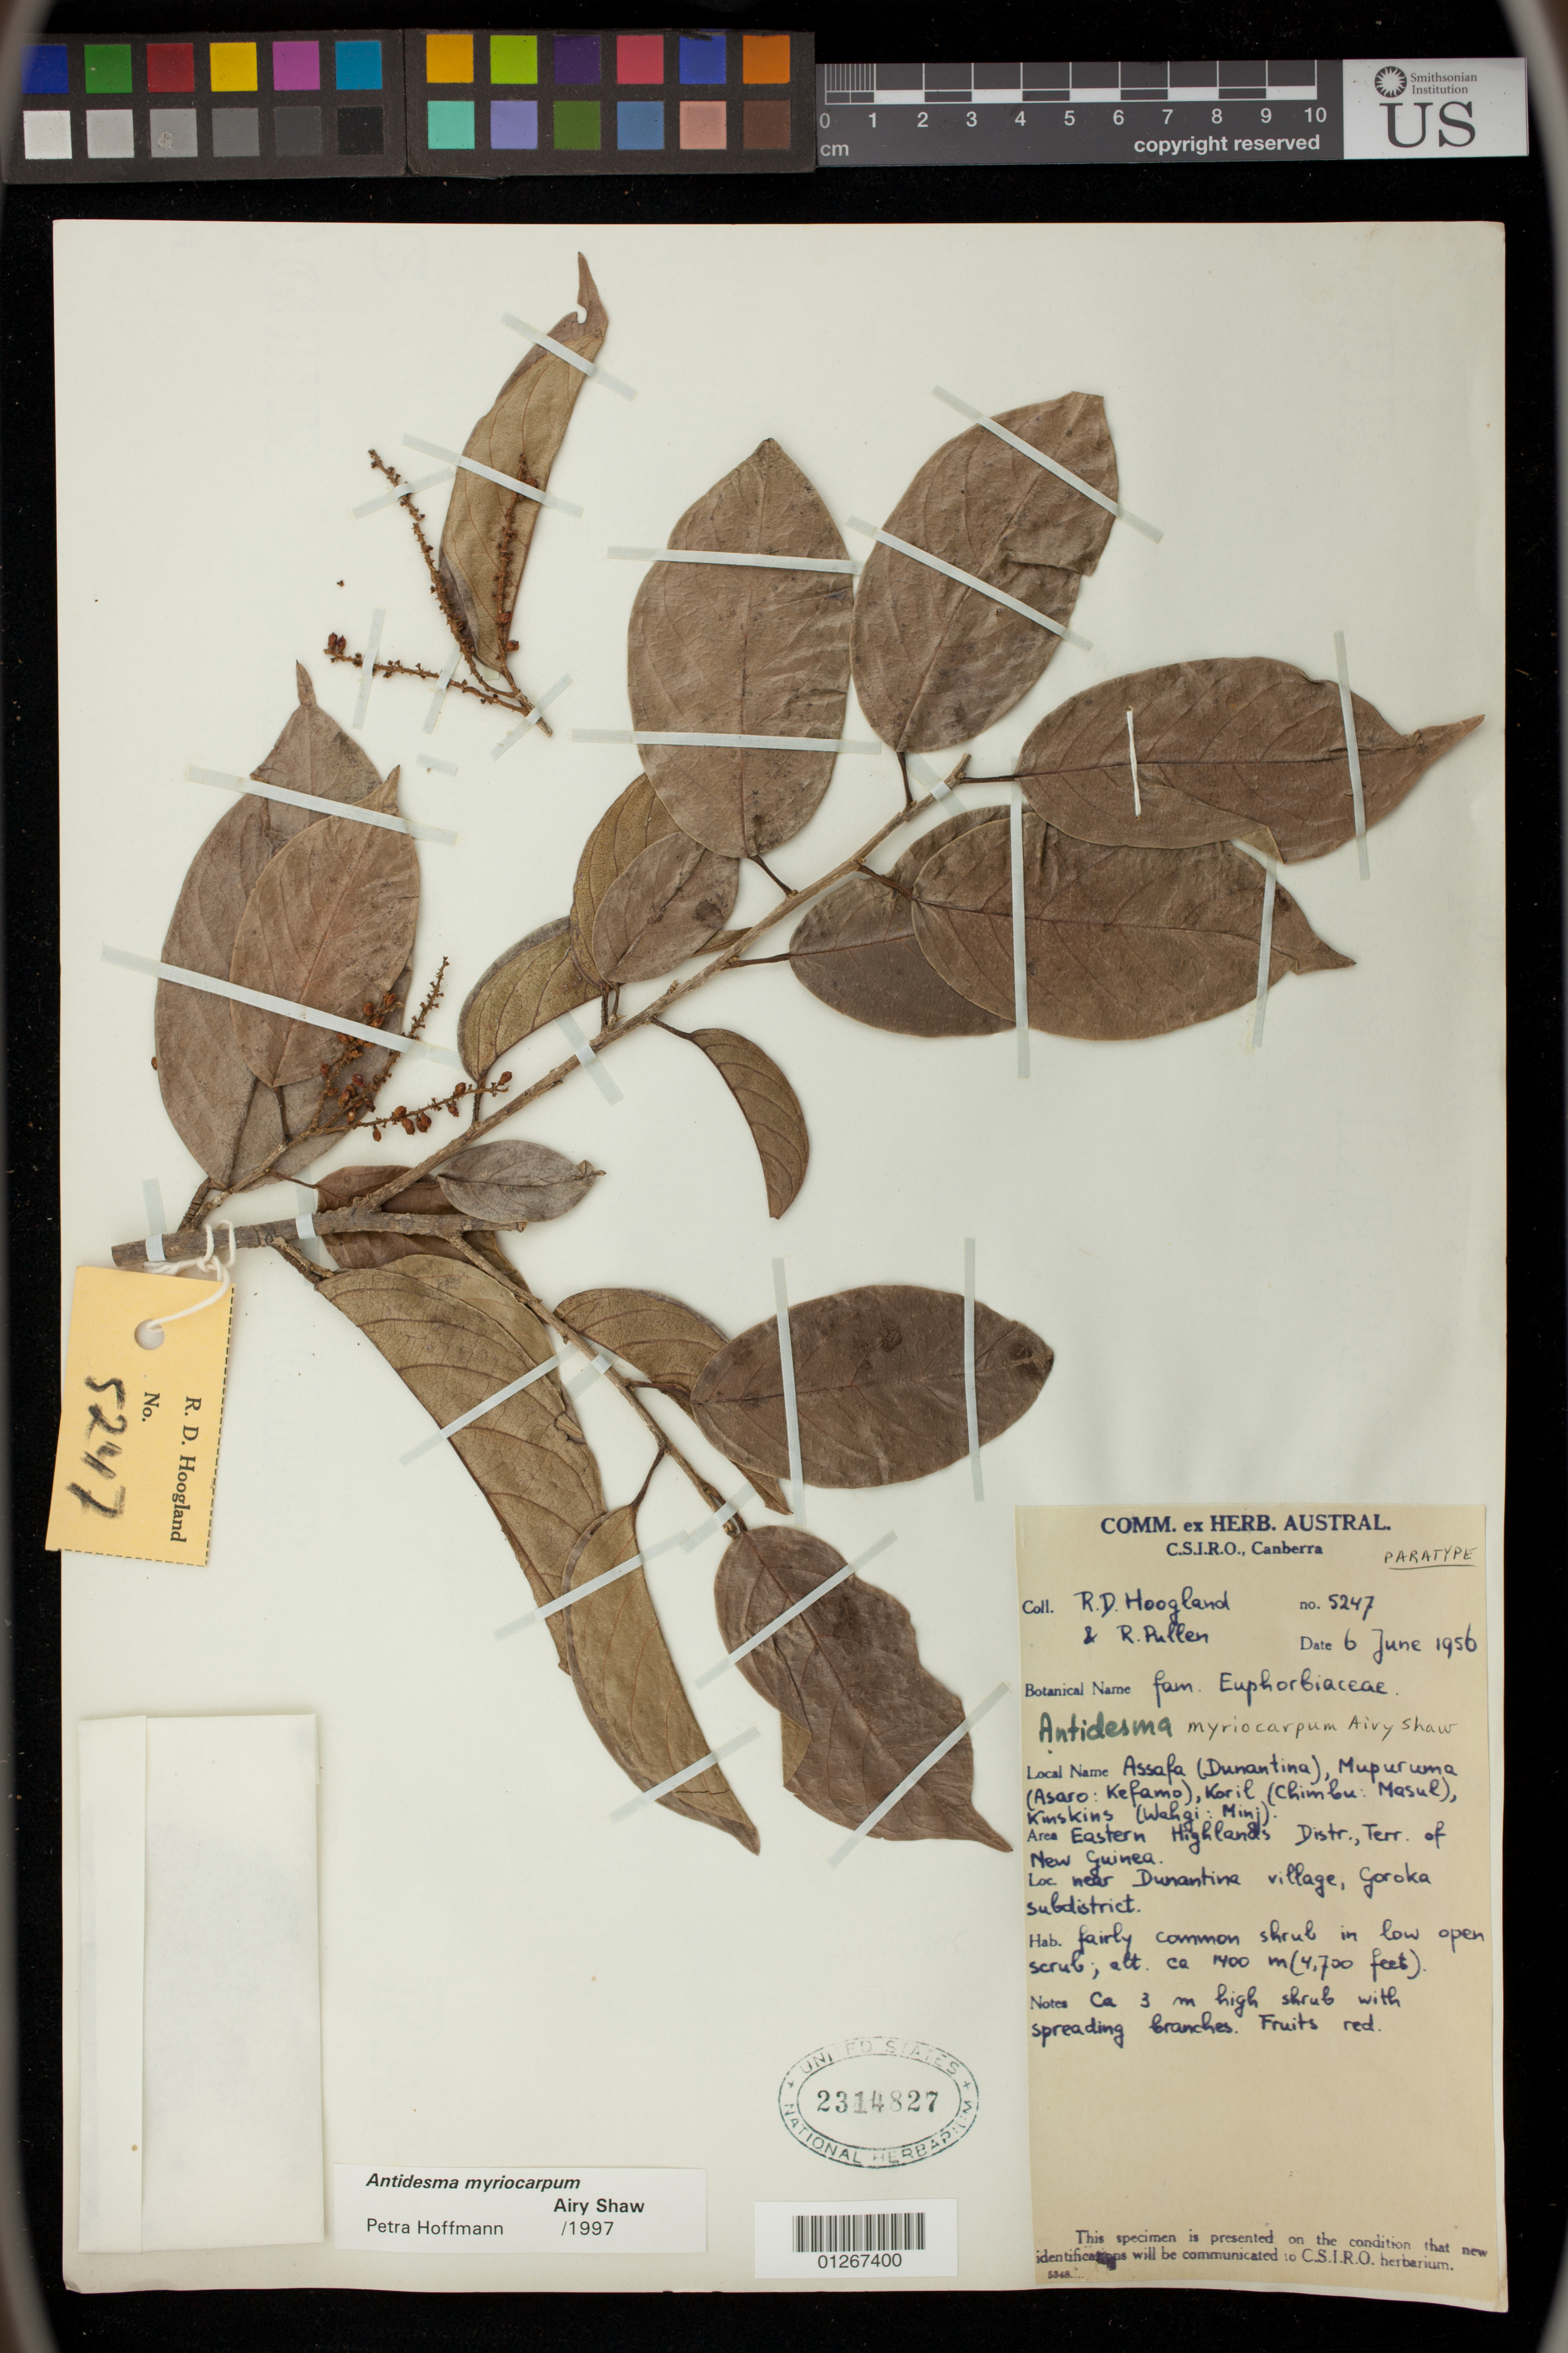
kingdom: Plantae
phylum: Tracheophyta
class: Magnoliopsida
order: Malpighiales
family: Phyllanthaceae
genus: Antidesma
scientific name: Antidesma myriocarpum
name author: Airy Shaw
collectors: R. D. Hoogland & R. Pullen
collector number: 5247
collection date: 1956-06-06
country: Papua New Guinea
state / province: Eastern Highlands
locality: Near Dunantina village, Gorok Subdistrict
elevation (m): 1400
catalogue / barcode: US 2314827